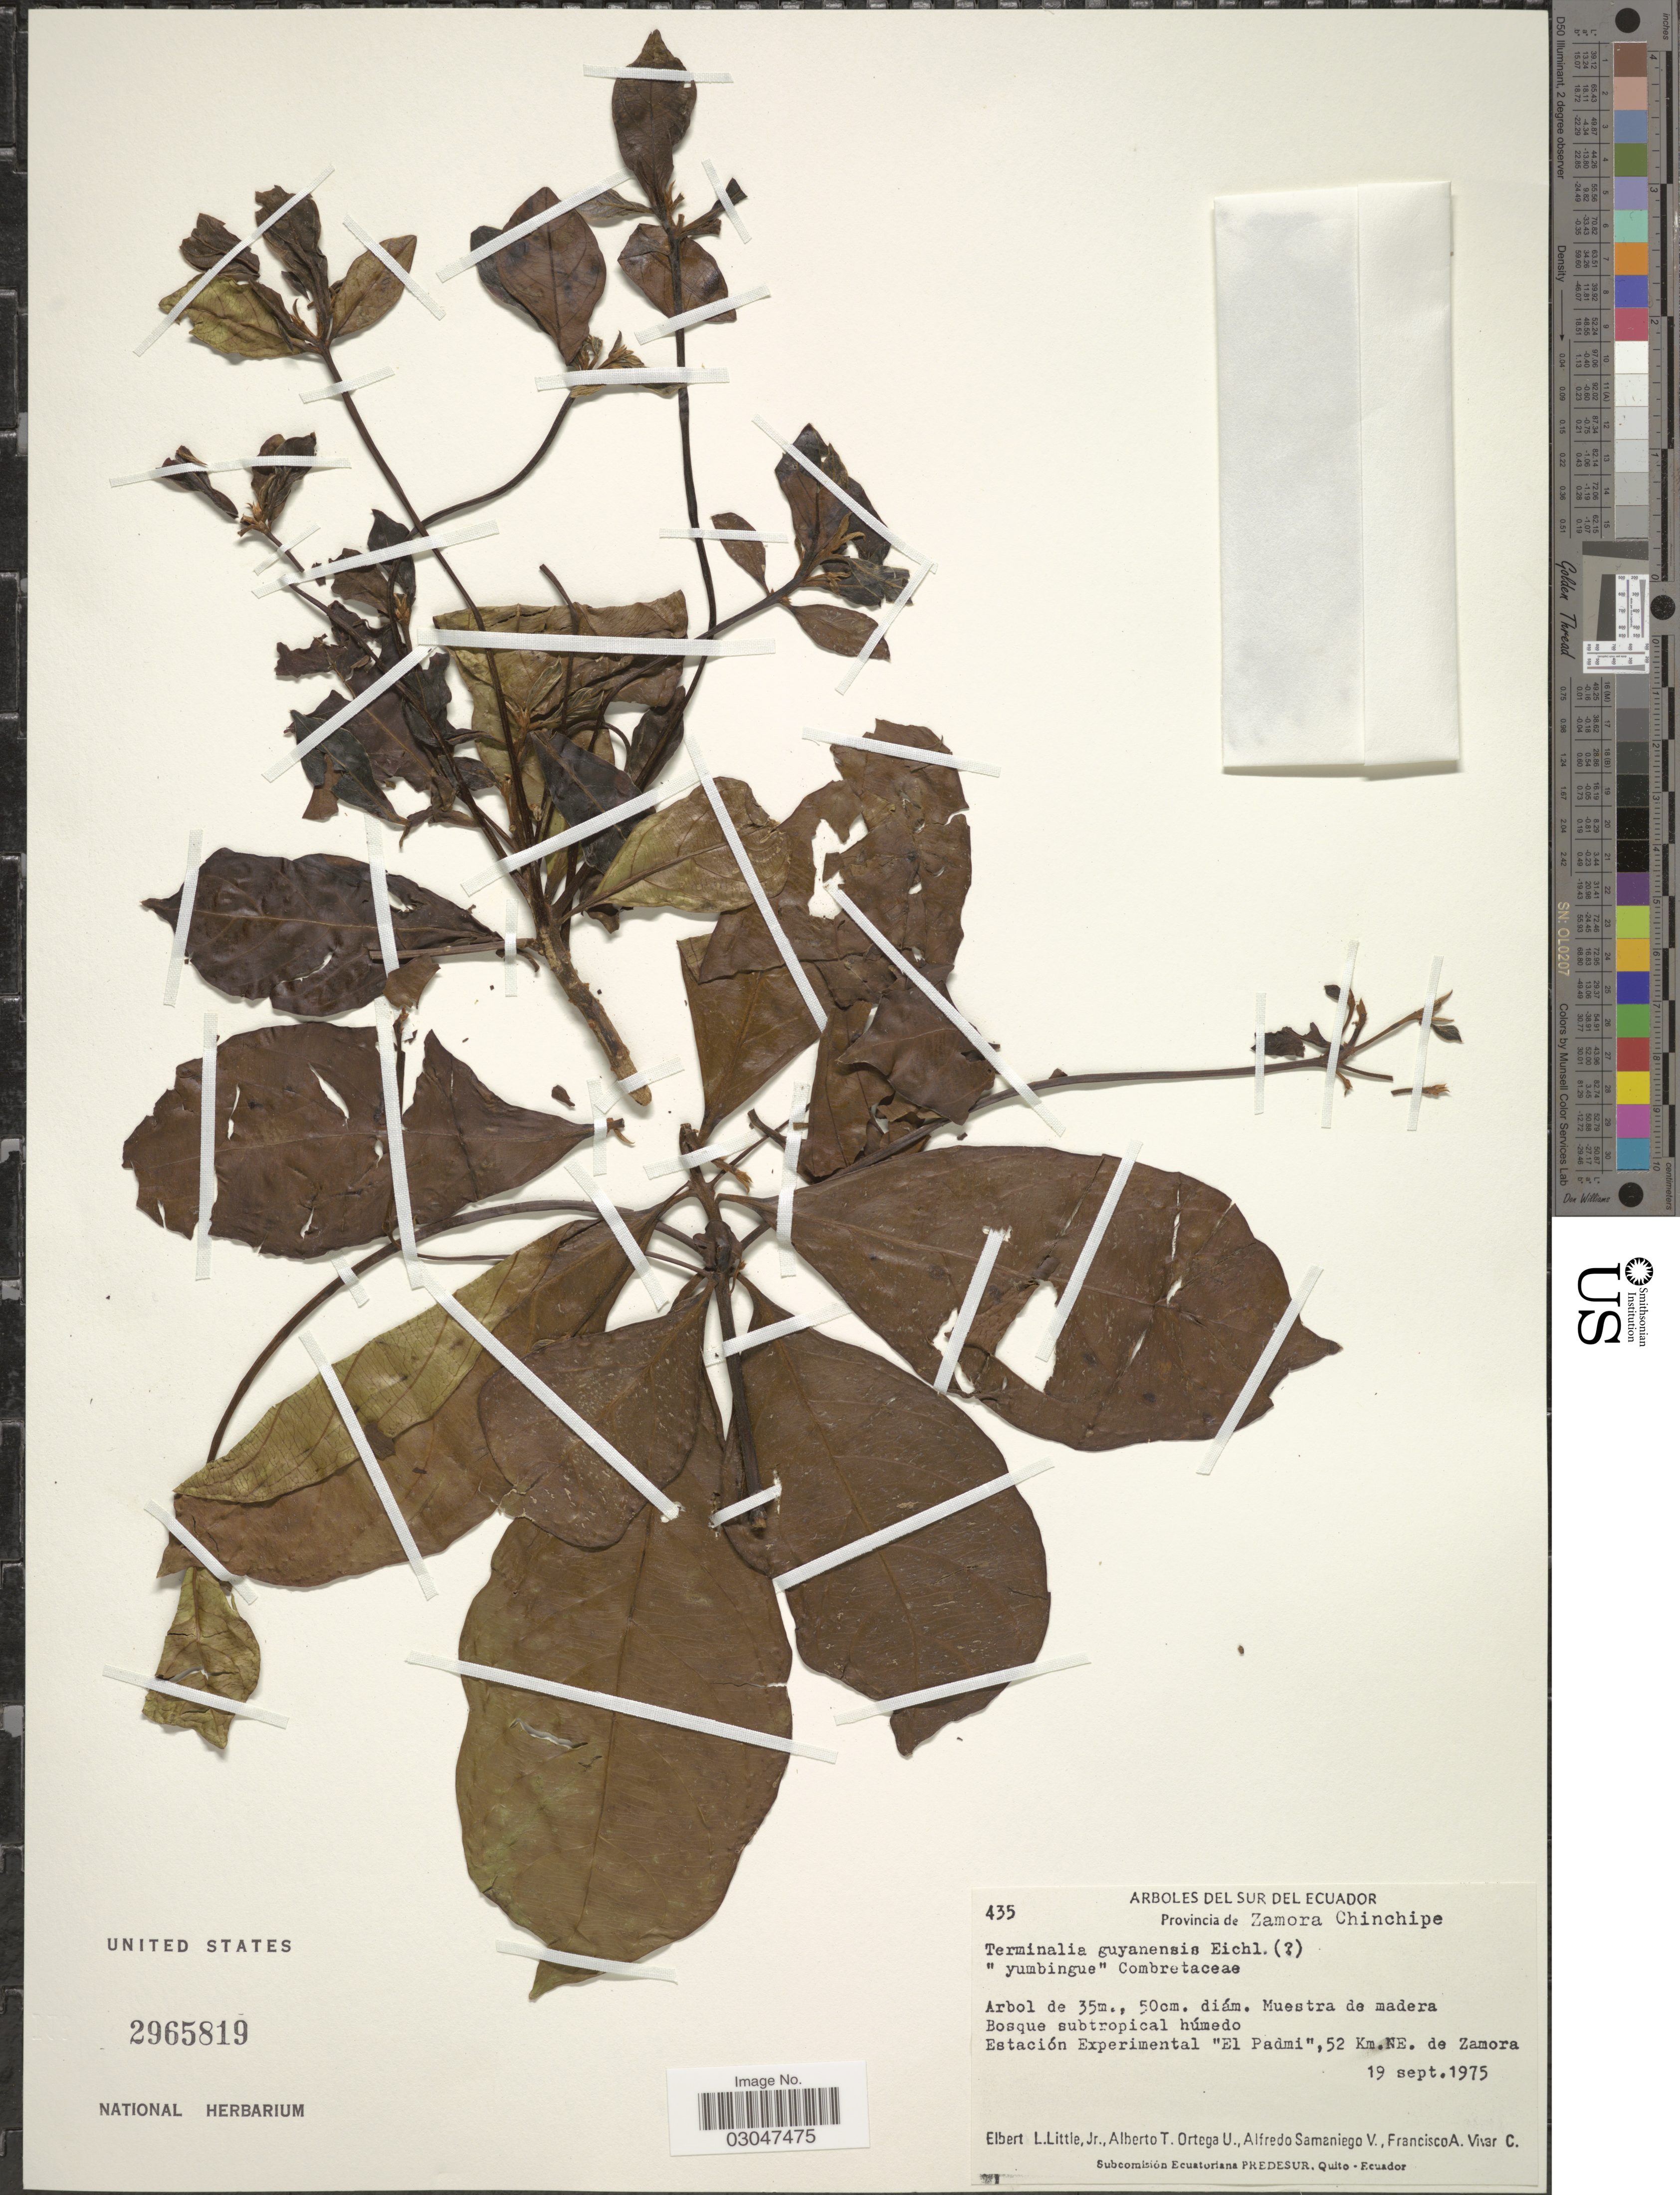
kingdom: Plantae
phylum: Tracheophyta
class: Magnoliopsida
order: Myrtales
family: Combretaceae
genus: Terminalia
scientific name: Terminalia guyanensis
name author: Eichler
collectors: E. L. Little, A. T. Ortega U., A. V. Samaniego & F. A. Vivar C.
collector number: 435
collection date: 1975-09-19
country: Ecuador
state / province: Zamora-Chinchipe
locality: Estación Experimental "El Padmi", 52 Km. NE. de Zamora.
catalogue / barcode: US 2965819